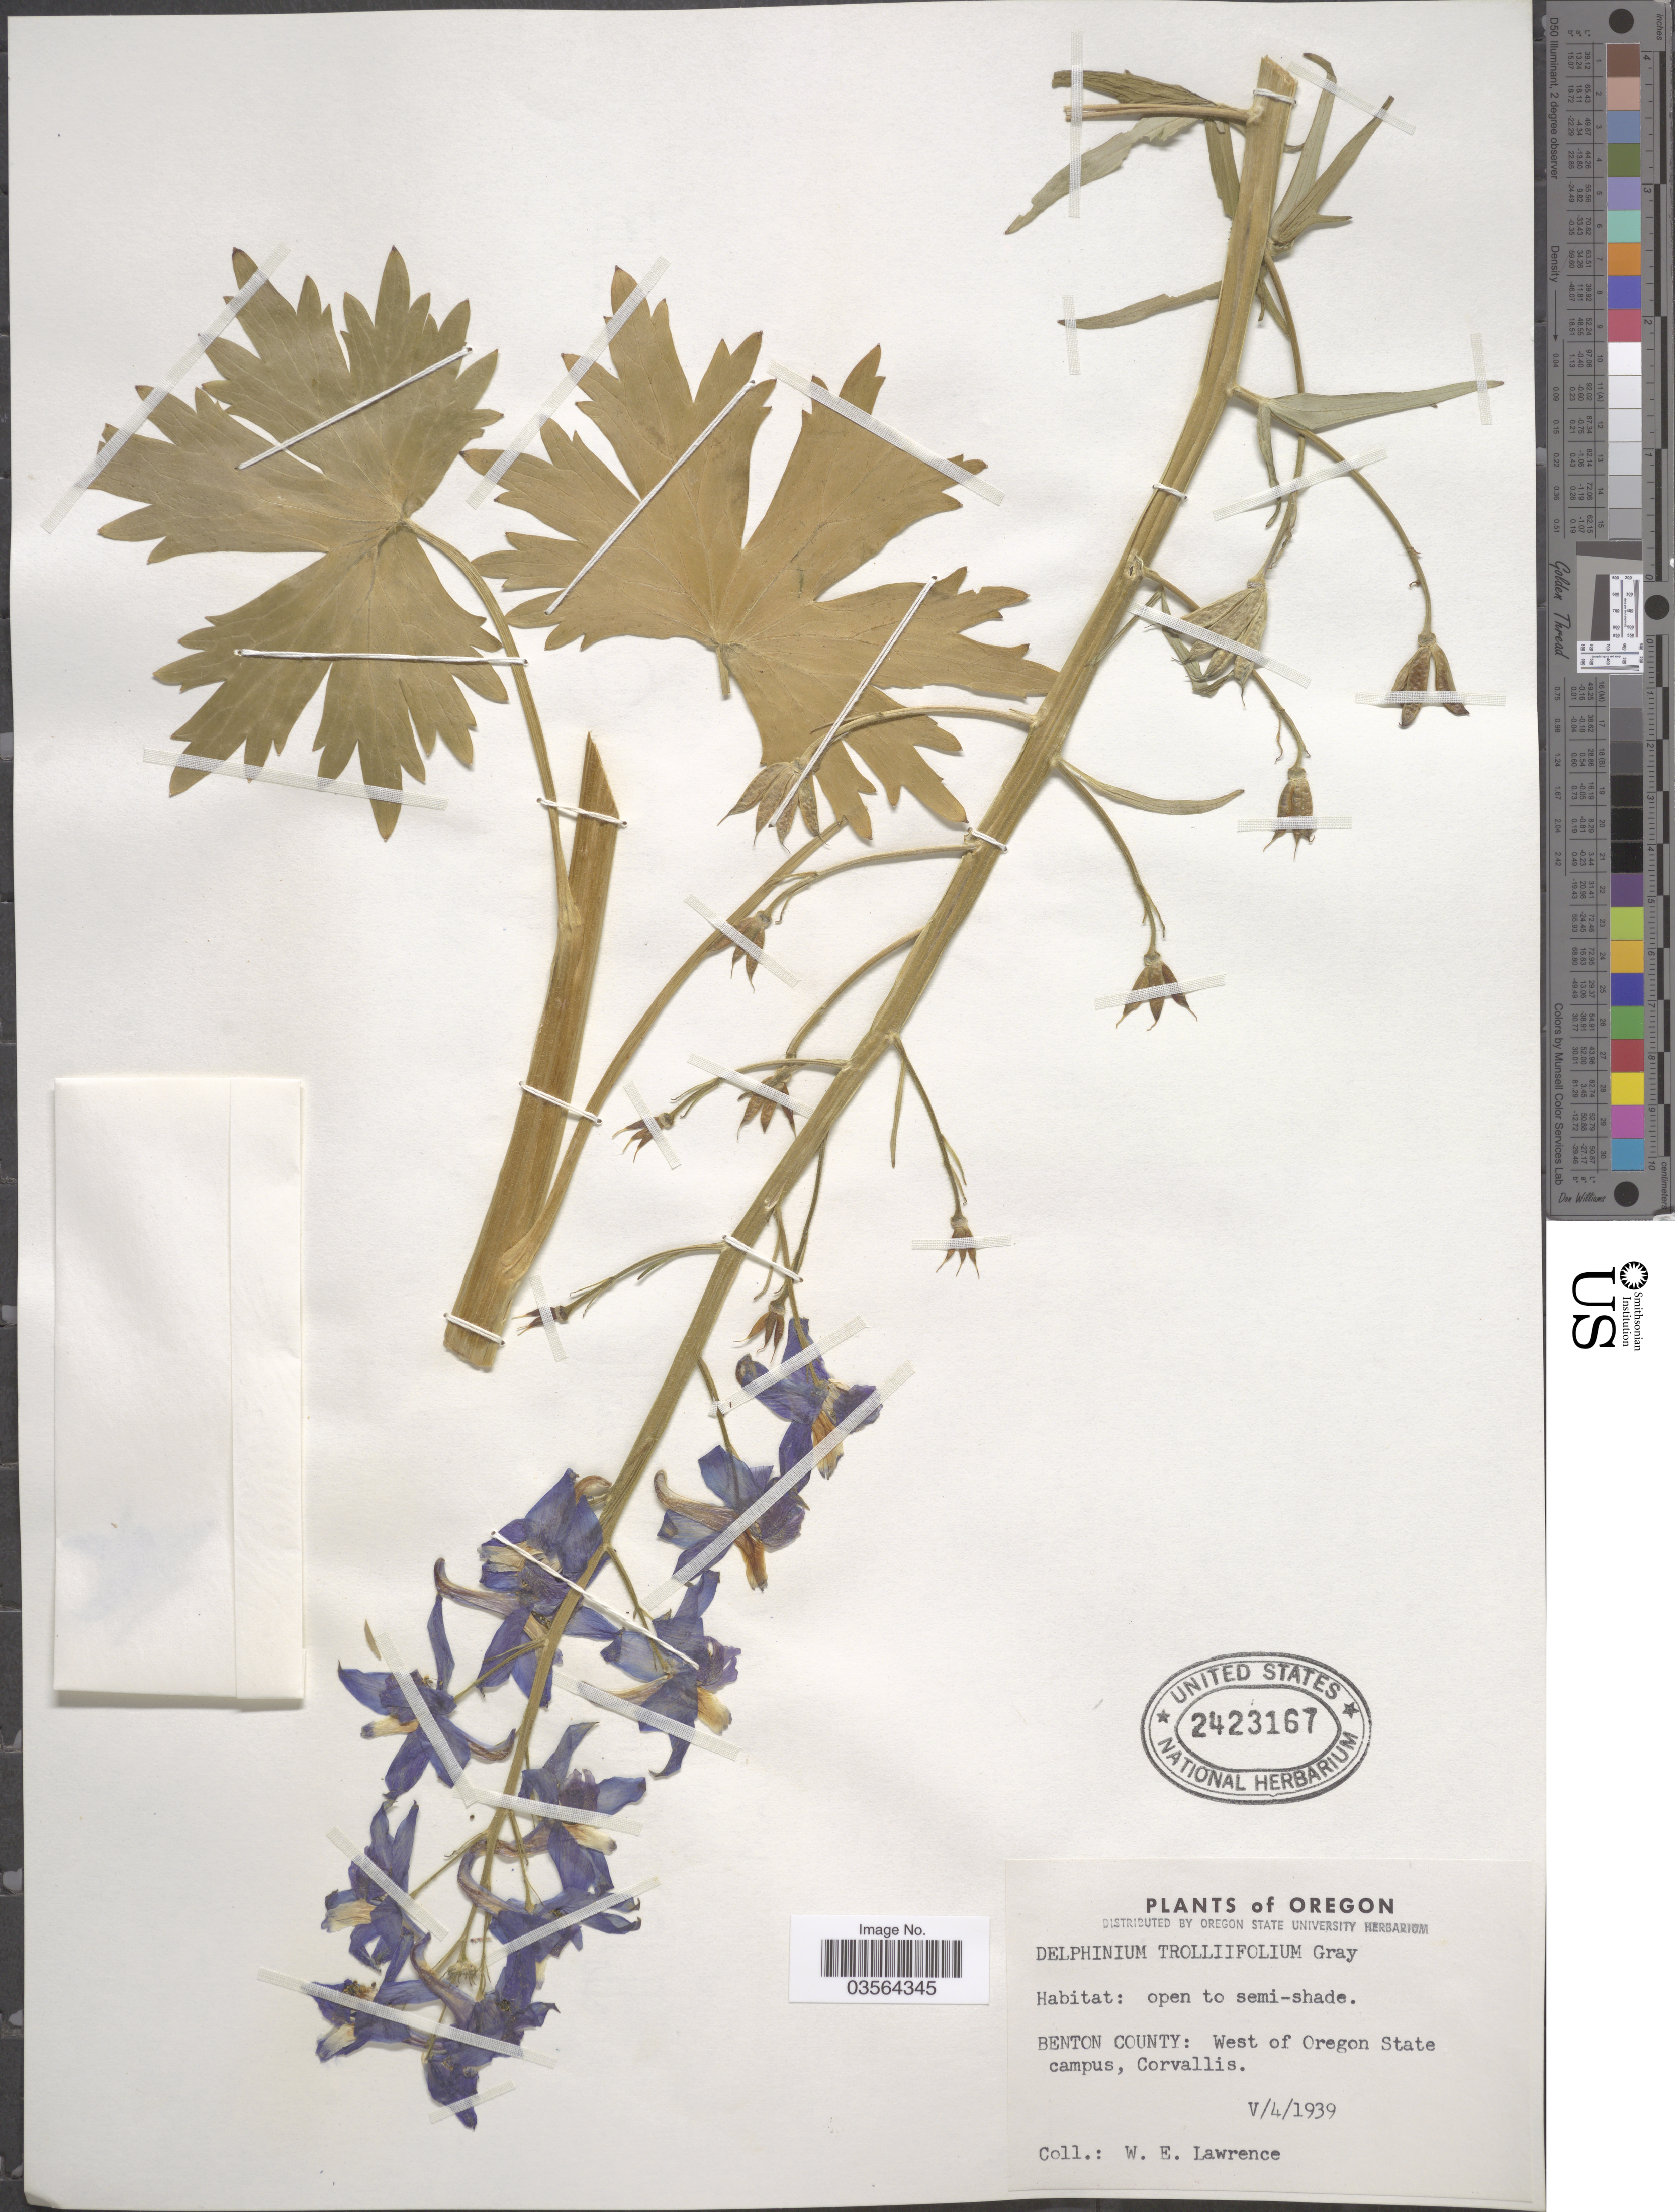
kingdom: Plantae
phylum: Tracheophyta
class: Magnoliopsida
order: Ranunculales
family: Ranunculaceae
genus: Delphinium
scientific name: Delphinium trolliifolium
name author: A. Gray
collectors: W. Lawrence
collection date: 1939-05-04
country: United States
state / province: Oregon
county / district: Benton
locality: Benton County: West of Oregon State campus, Corvallis.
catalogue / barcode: US 2423167